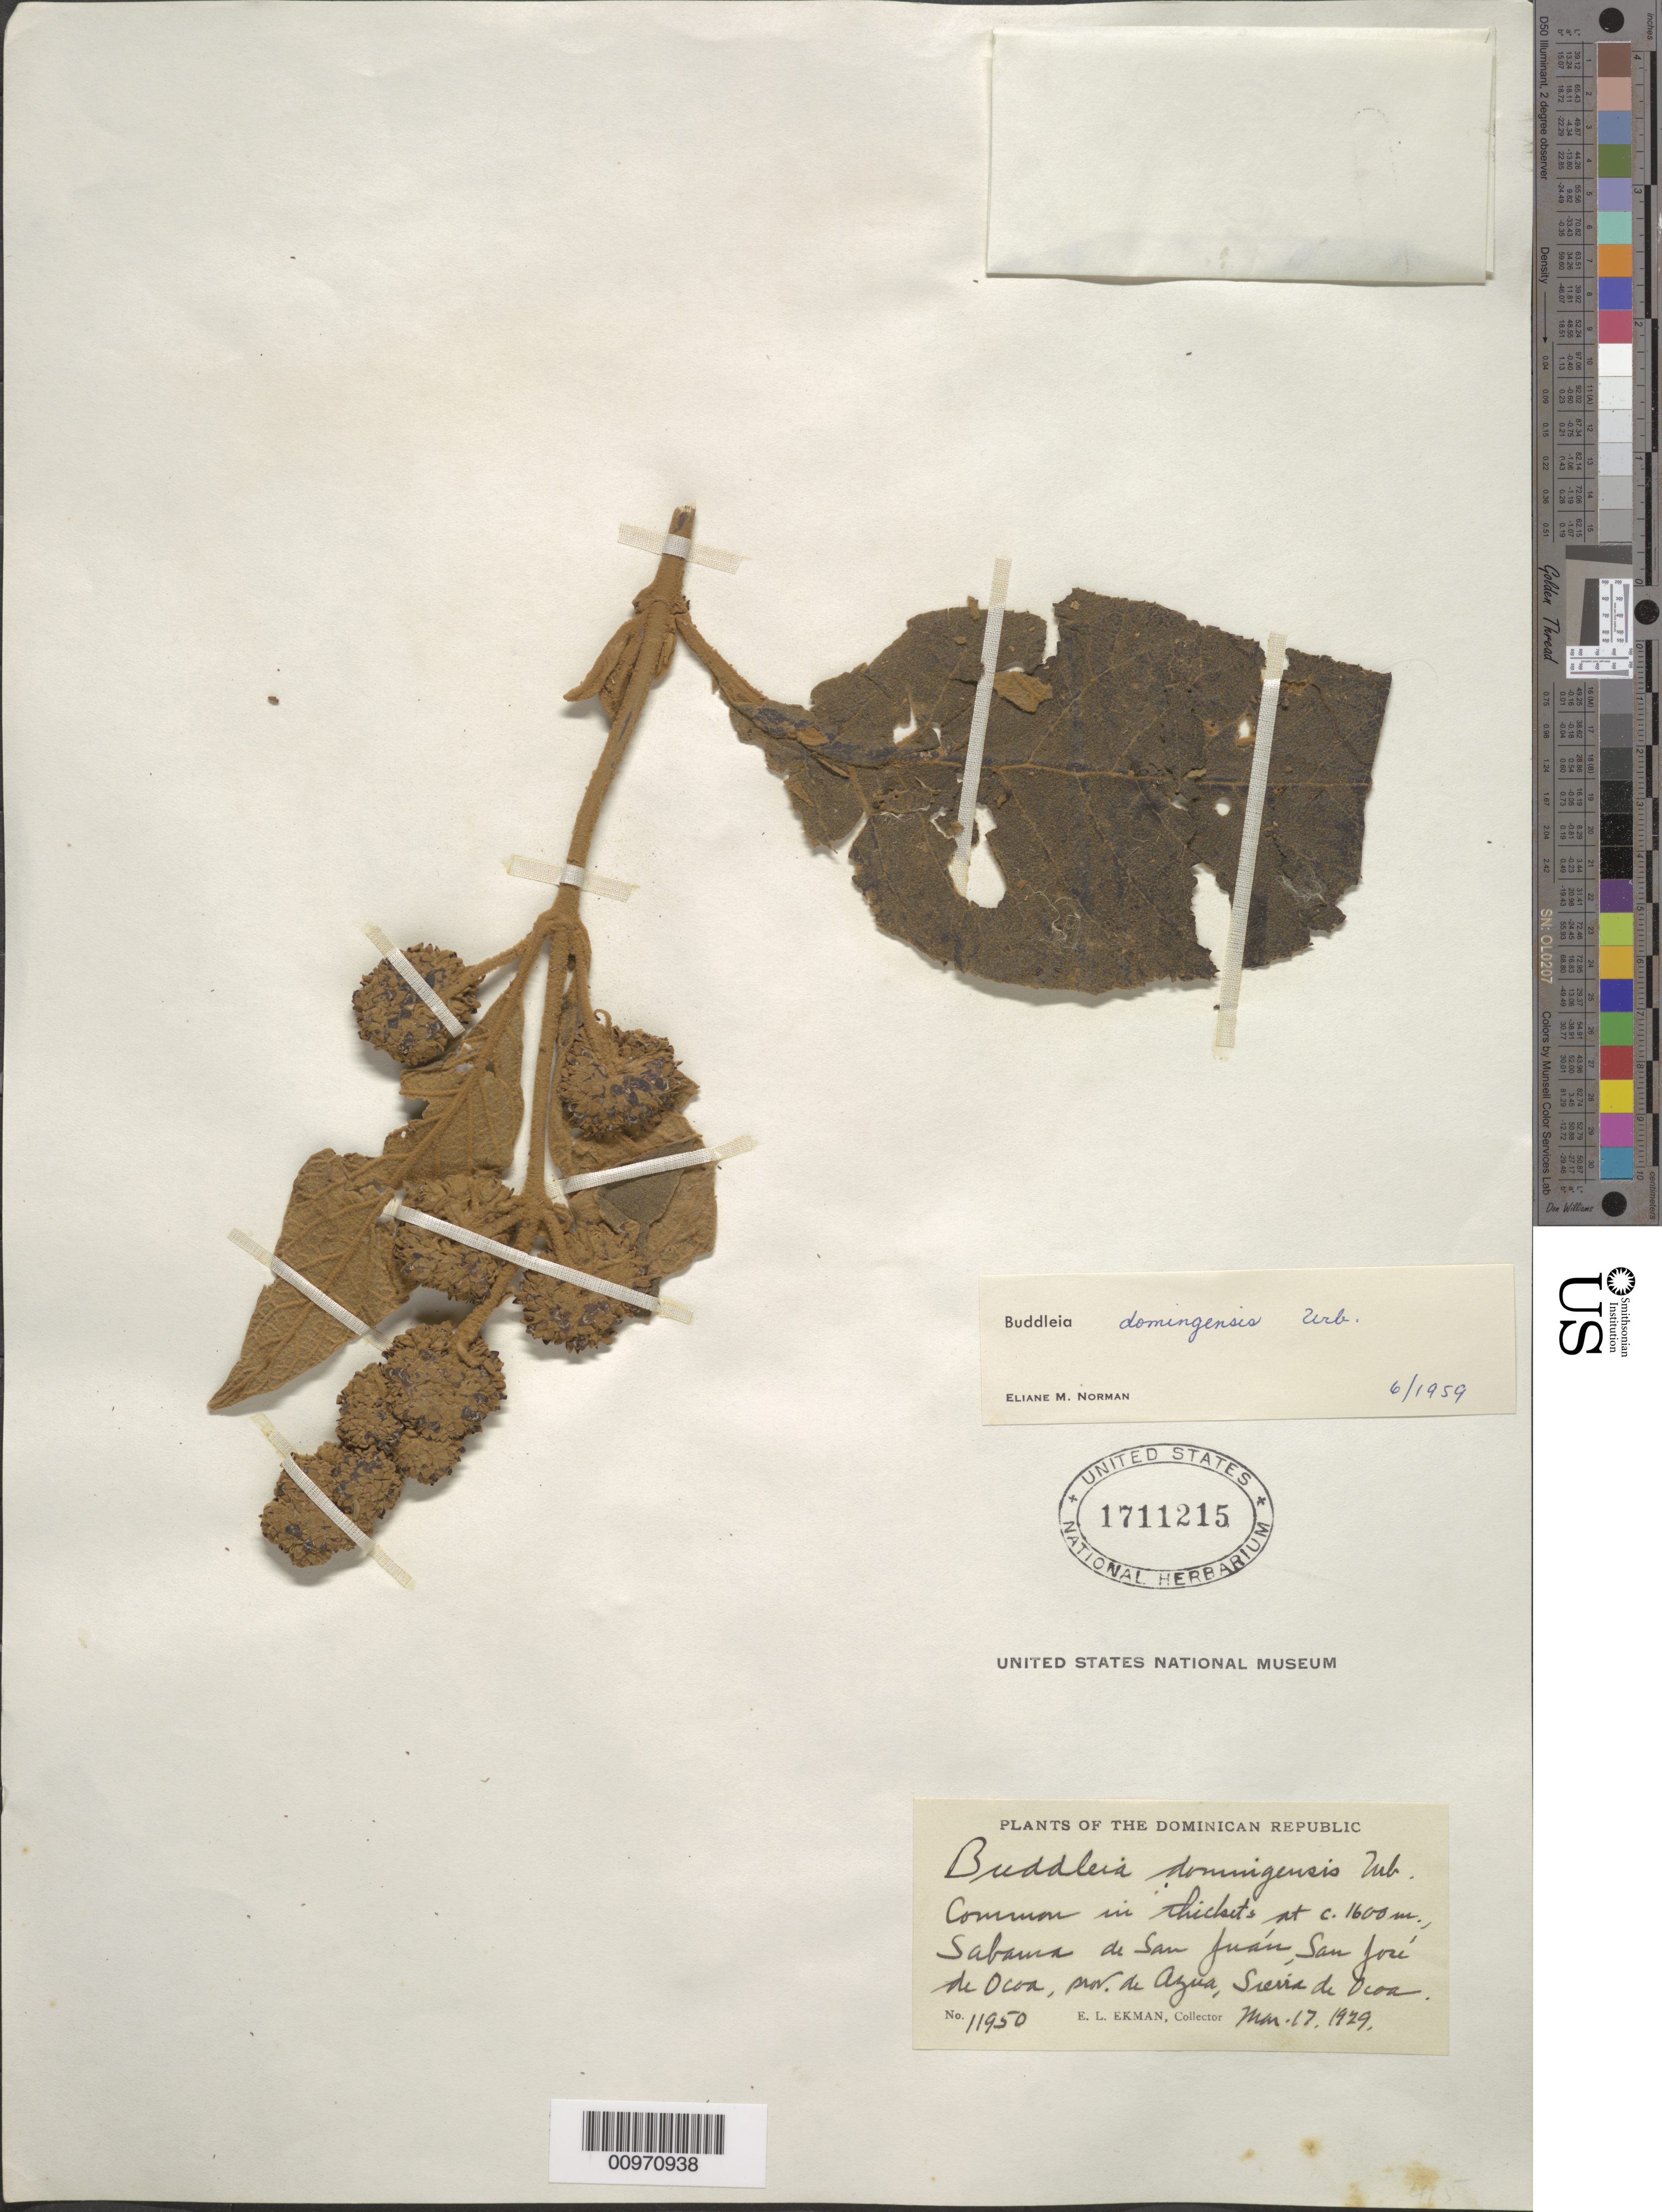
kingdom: Plantae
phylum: Tracheophyta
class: Magnoliopsida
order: Lamiales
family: Scrophulariaceae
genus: Buddleja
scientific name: Buddleja domingensis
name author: Urb.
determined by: Norman, E. M.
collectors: E. L. Ekman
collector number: H 11950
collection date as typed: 17 Mar 1929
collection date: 1929-03-17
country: Dominican Republic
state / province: Azua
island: Hispaniola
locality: Sabura de San Juan, San José de Ocoa, Sierra de Ocoa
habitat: In thickets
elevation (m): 1600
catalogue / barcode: US 1711215